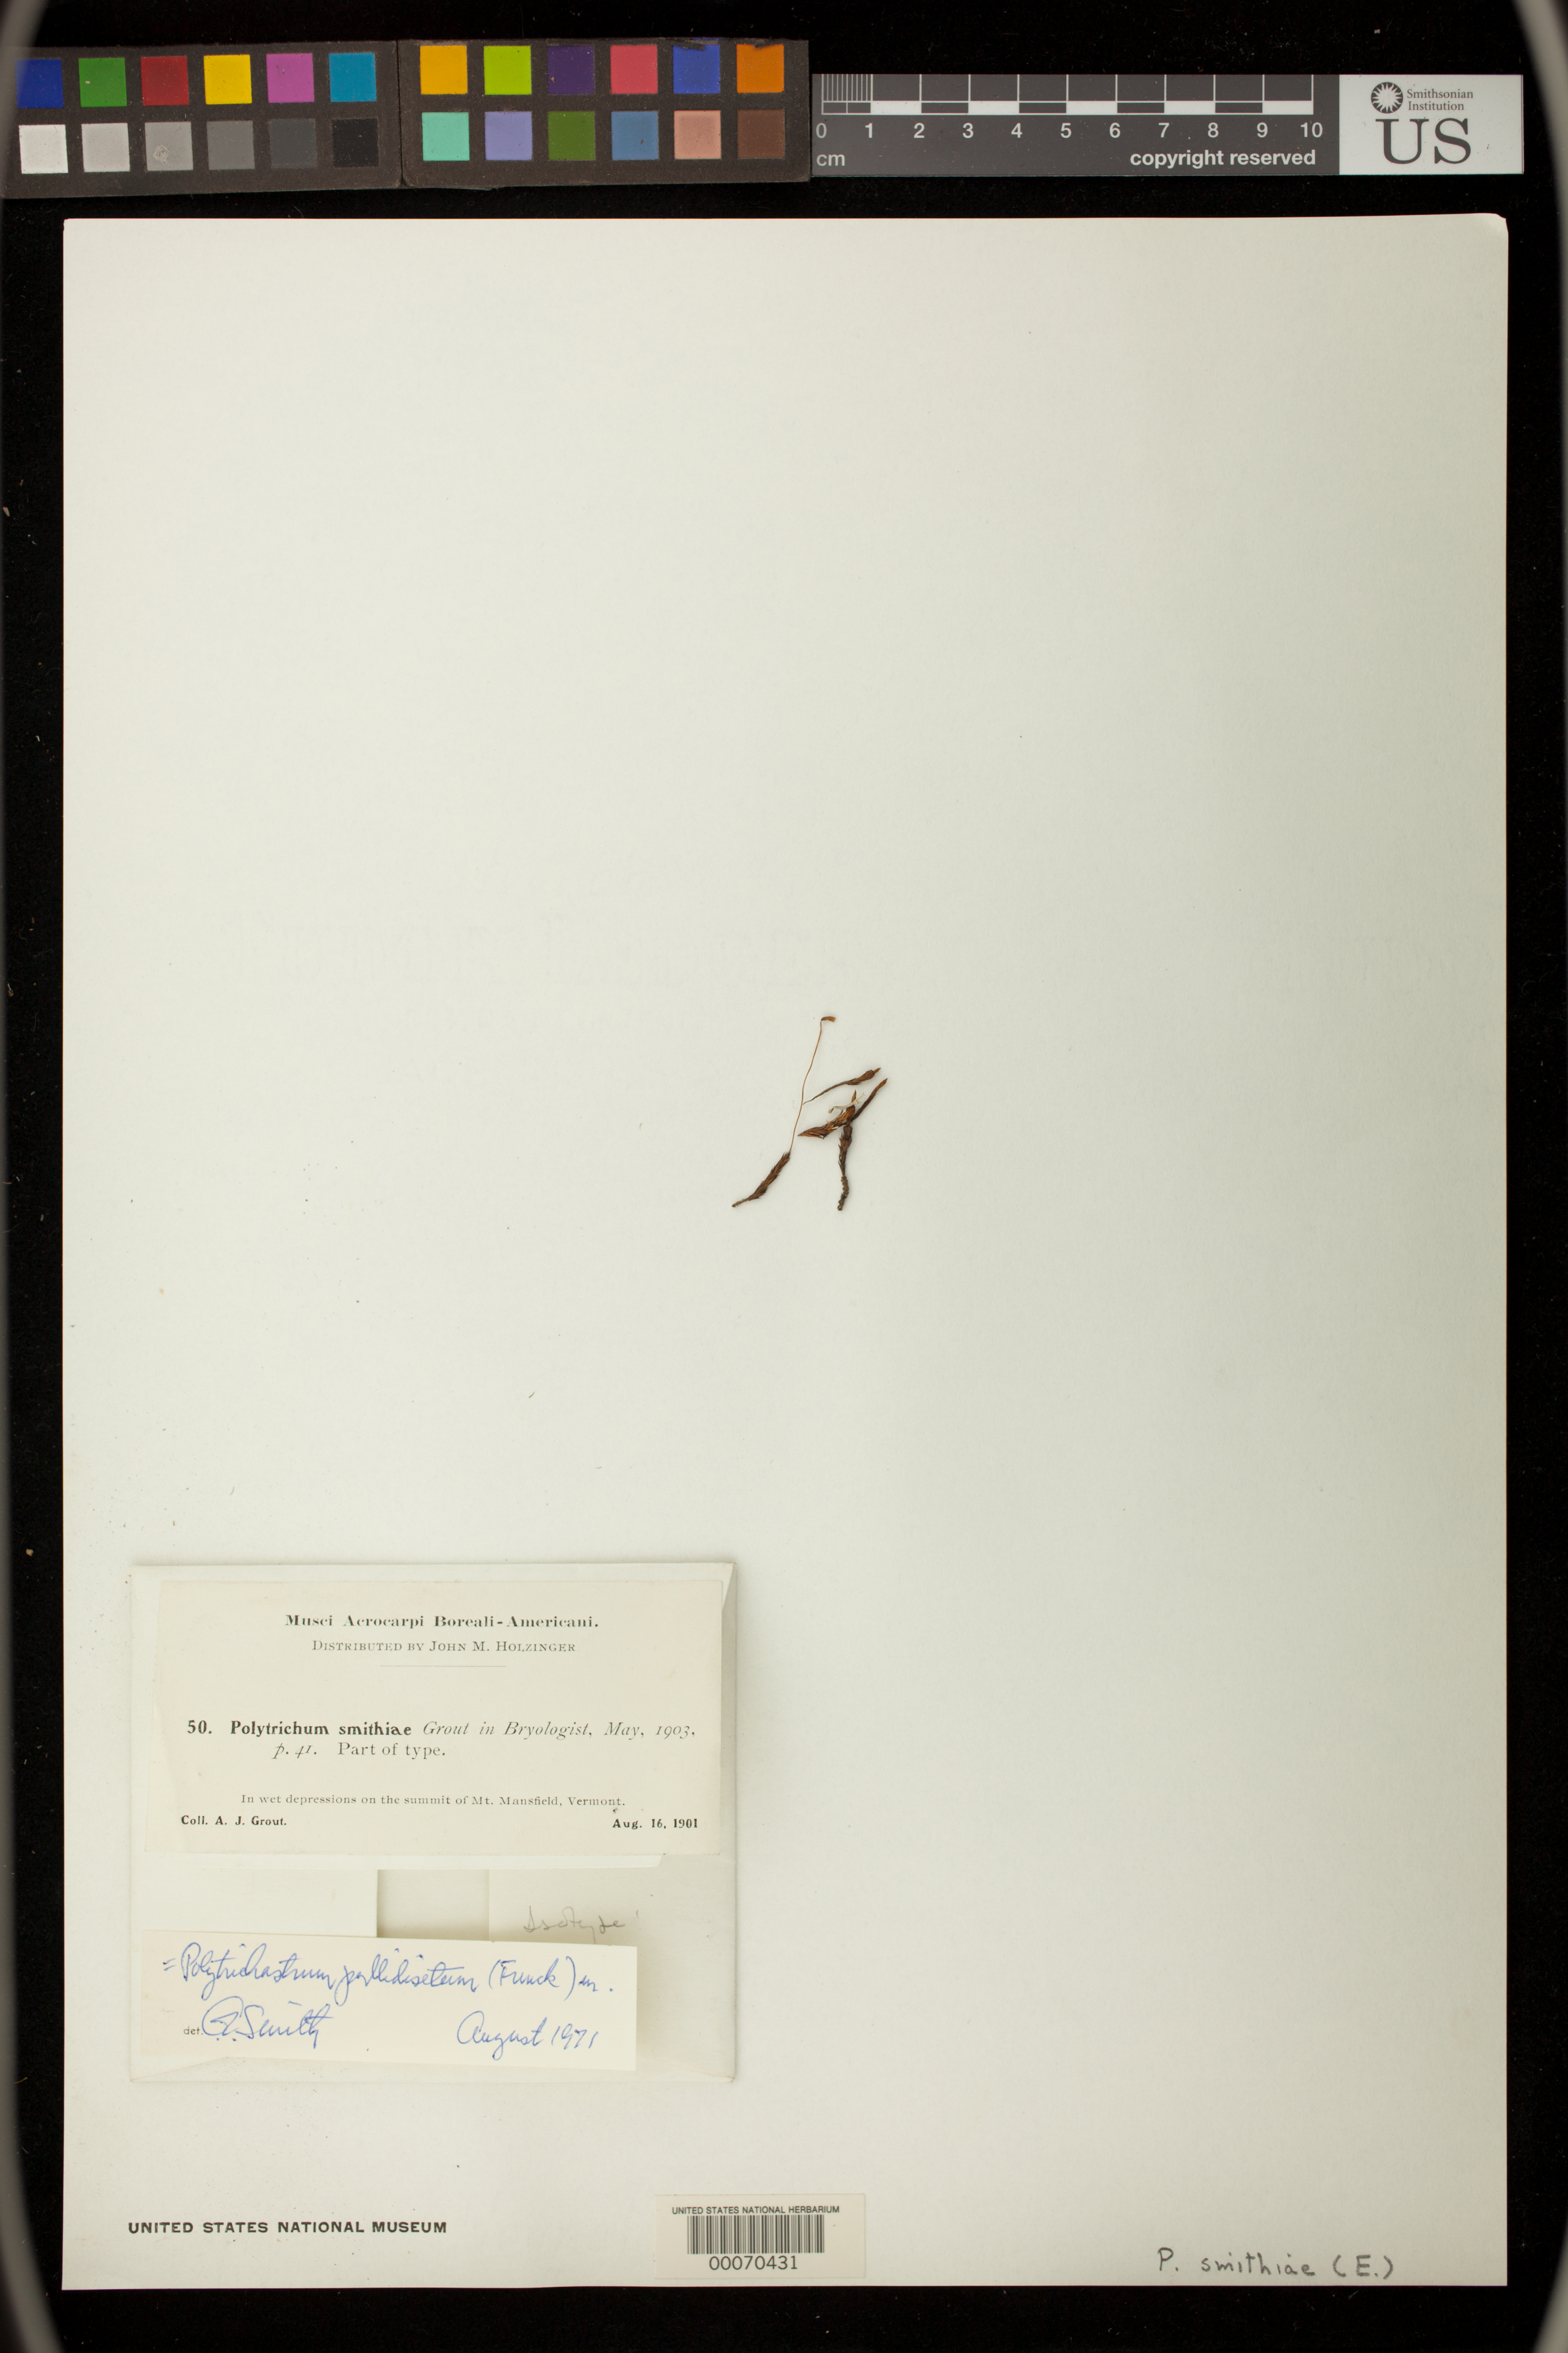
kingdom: Plantae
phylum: Bryophyta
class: Polytrichopsida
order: Polytrichales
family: Polytrichaceae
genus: Polytrichum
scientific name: Polytrichum smithiae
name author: Grout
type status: Isotype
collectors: A. J. Grout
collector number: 50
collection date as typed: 16 Aug 1901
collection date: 1901-08-16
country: United States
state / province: Vermont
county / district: Lamoille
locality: Mt. Mansfield.